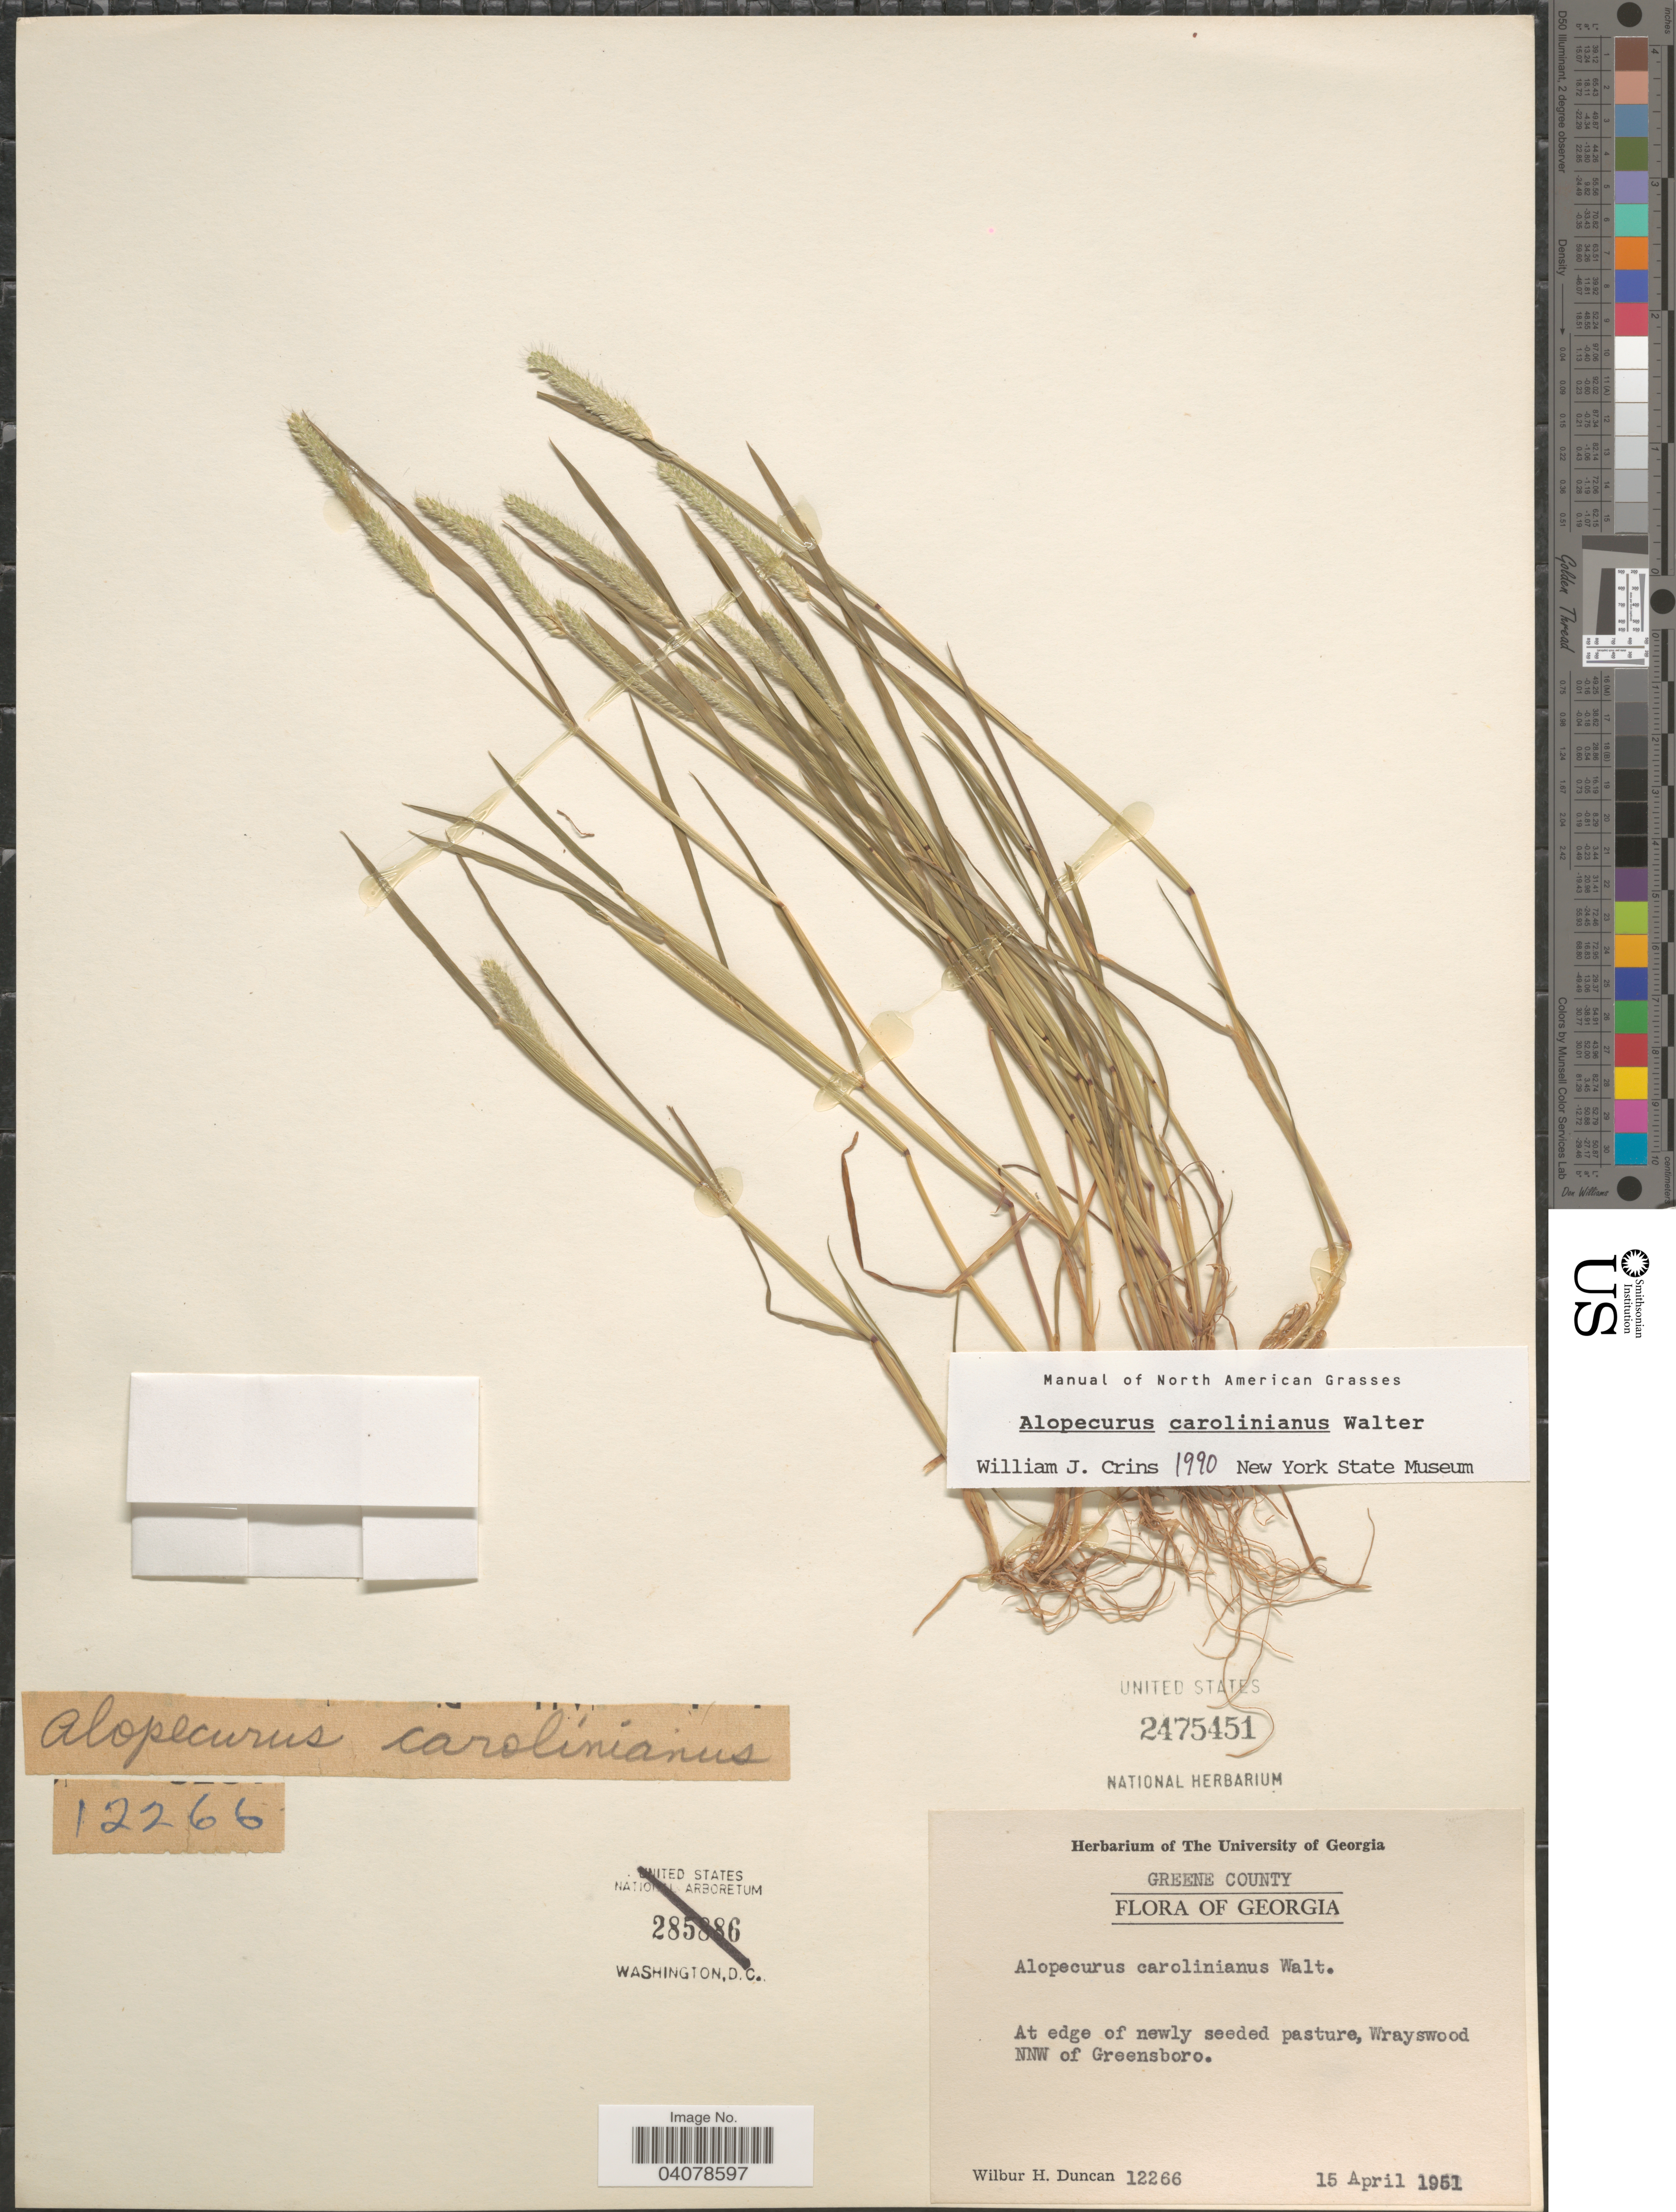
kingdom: Plantae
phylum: Tracheophyta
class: Liliopsida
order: Poales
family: Poaceae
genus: Alopecurus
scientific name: Alopecurus carolinianus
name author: Walter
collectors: W. H. Duncan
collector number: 12266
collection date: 1951-04-15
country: United States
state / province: Georgia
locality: Greene County. At edge of newly seeded pasture, Wrayswood NNW of Greensboro.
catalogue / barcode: US 2475451